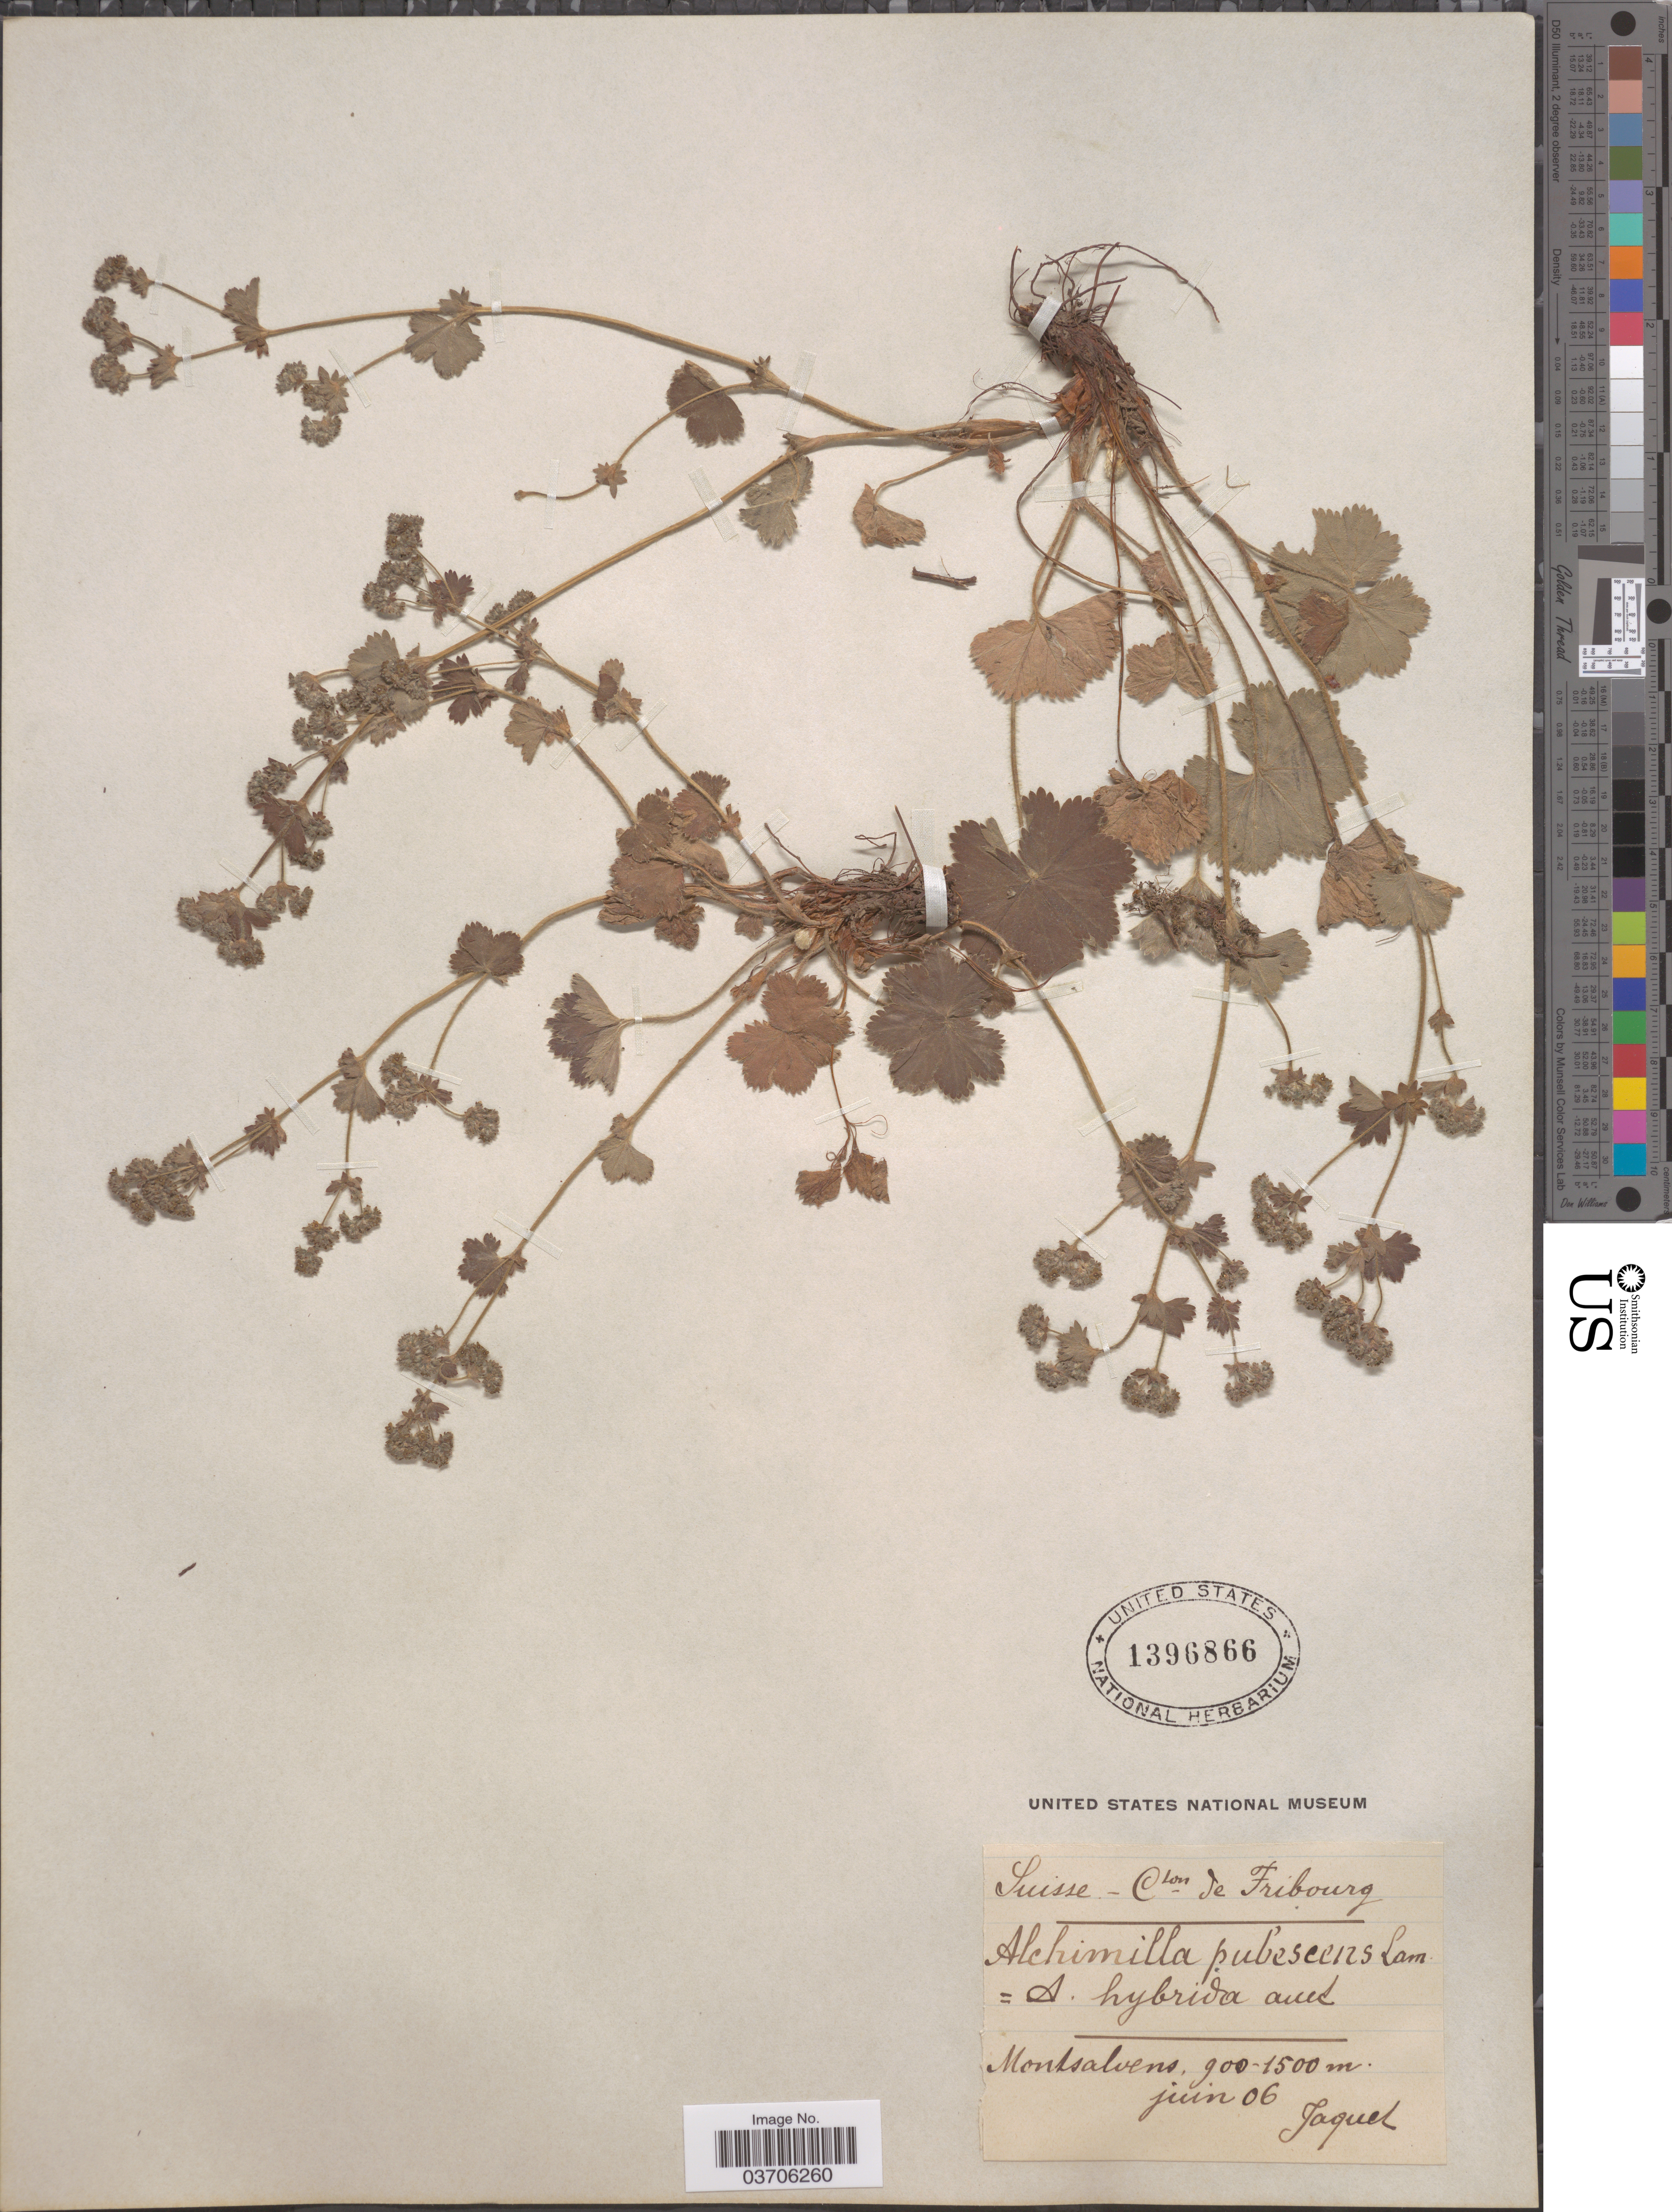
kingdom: Plantae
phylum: Tracheophyta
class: Magnoliopsida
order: Rosales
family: Rosaceae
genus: Alchemilla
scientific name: Alchemilla pubescens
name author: M. Bieb.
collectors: -. Jaquet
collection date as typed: Transcribed d/m/y: /6/6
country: Switzerland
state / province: Fribourg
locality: Suisse. Montsalvens.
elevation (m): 900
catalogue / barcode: US 1396866